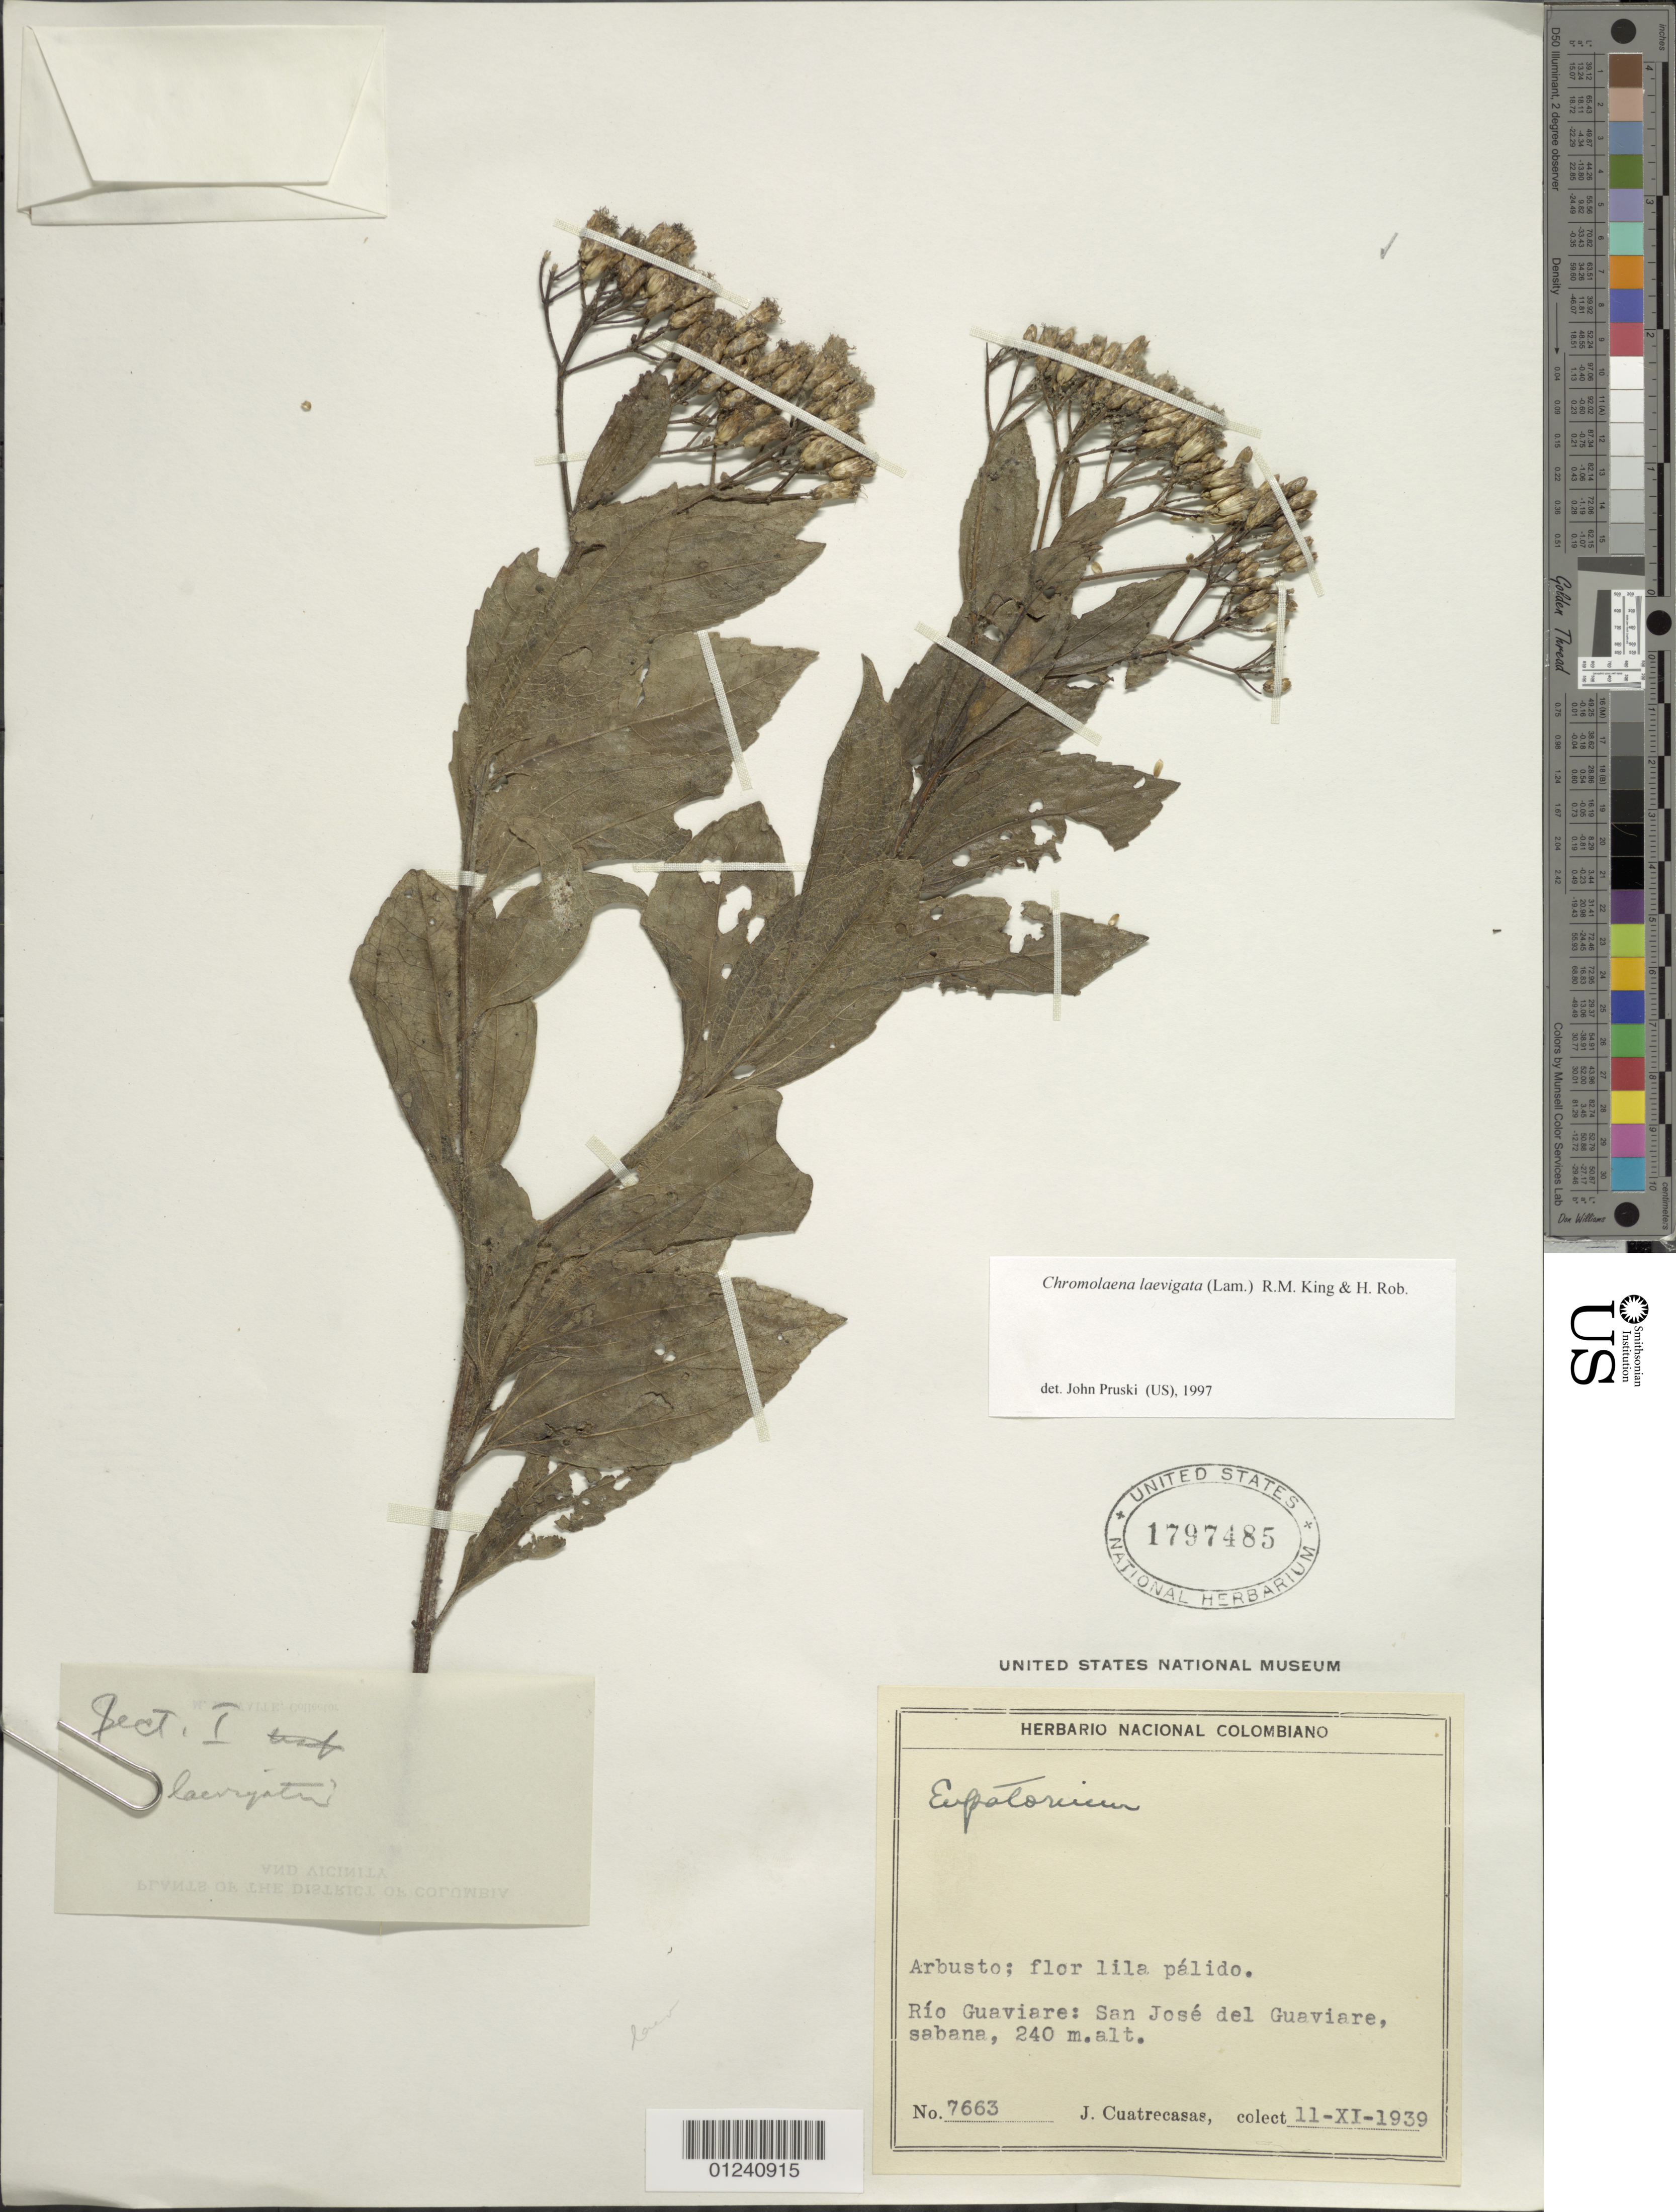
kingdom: Plantae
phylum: Tracheophyta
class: Magnoliopsida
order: Asterales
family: Asteraceae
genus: Chromolaena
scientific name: Chromolaena laevigata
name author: (Lam.) R.M. King & H. Rob.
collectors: J. Cuatrecasas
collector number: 7663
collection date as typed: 11 Jun 1939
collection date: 1939-06-11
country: Colombia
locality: Rio Guaviare: San Jose del Guaviare, sabana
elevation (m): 240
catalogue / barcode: US 1797485